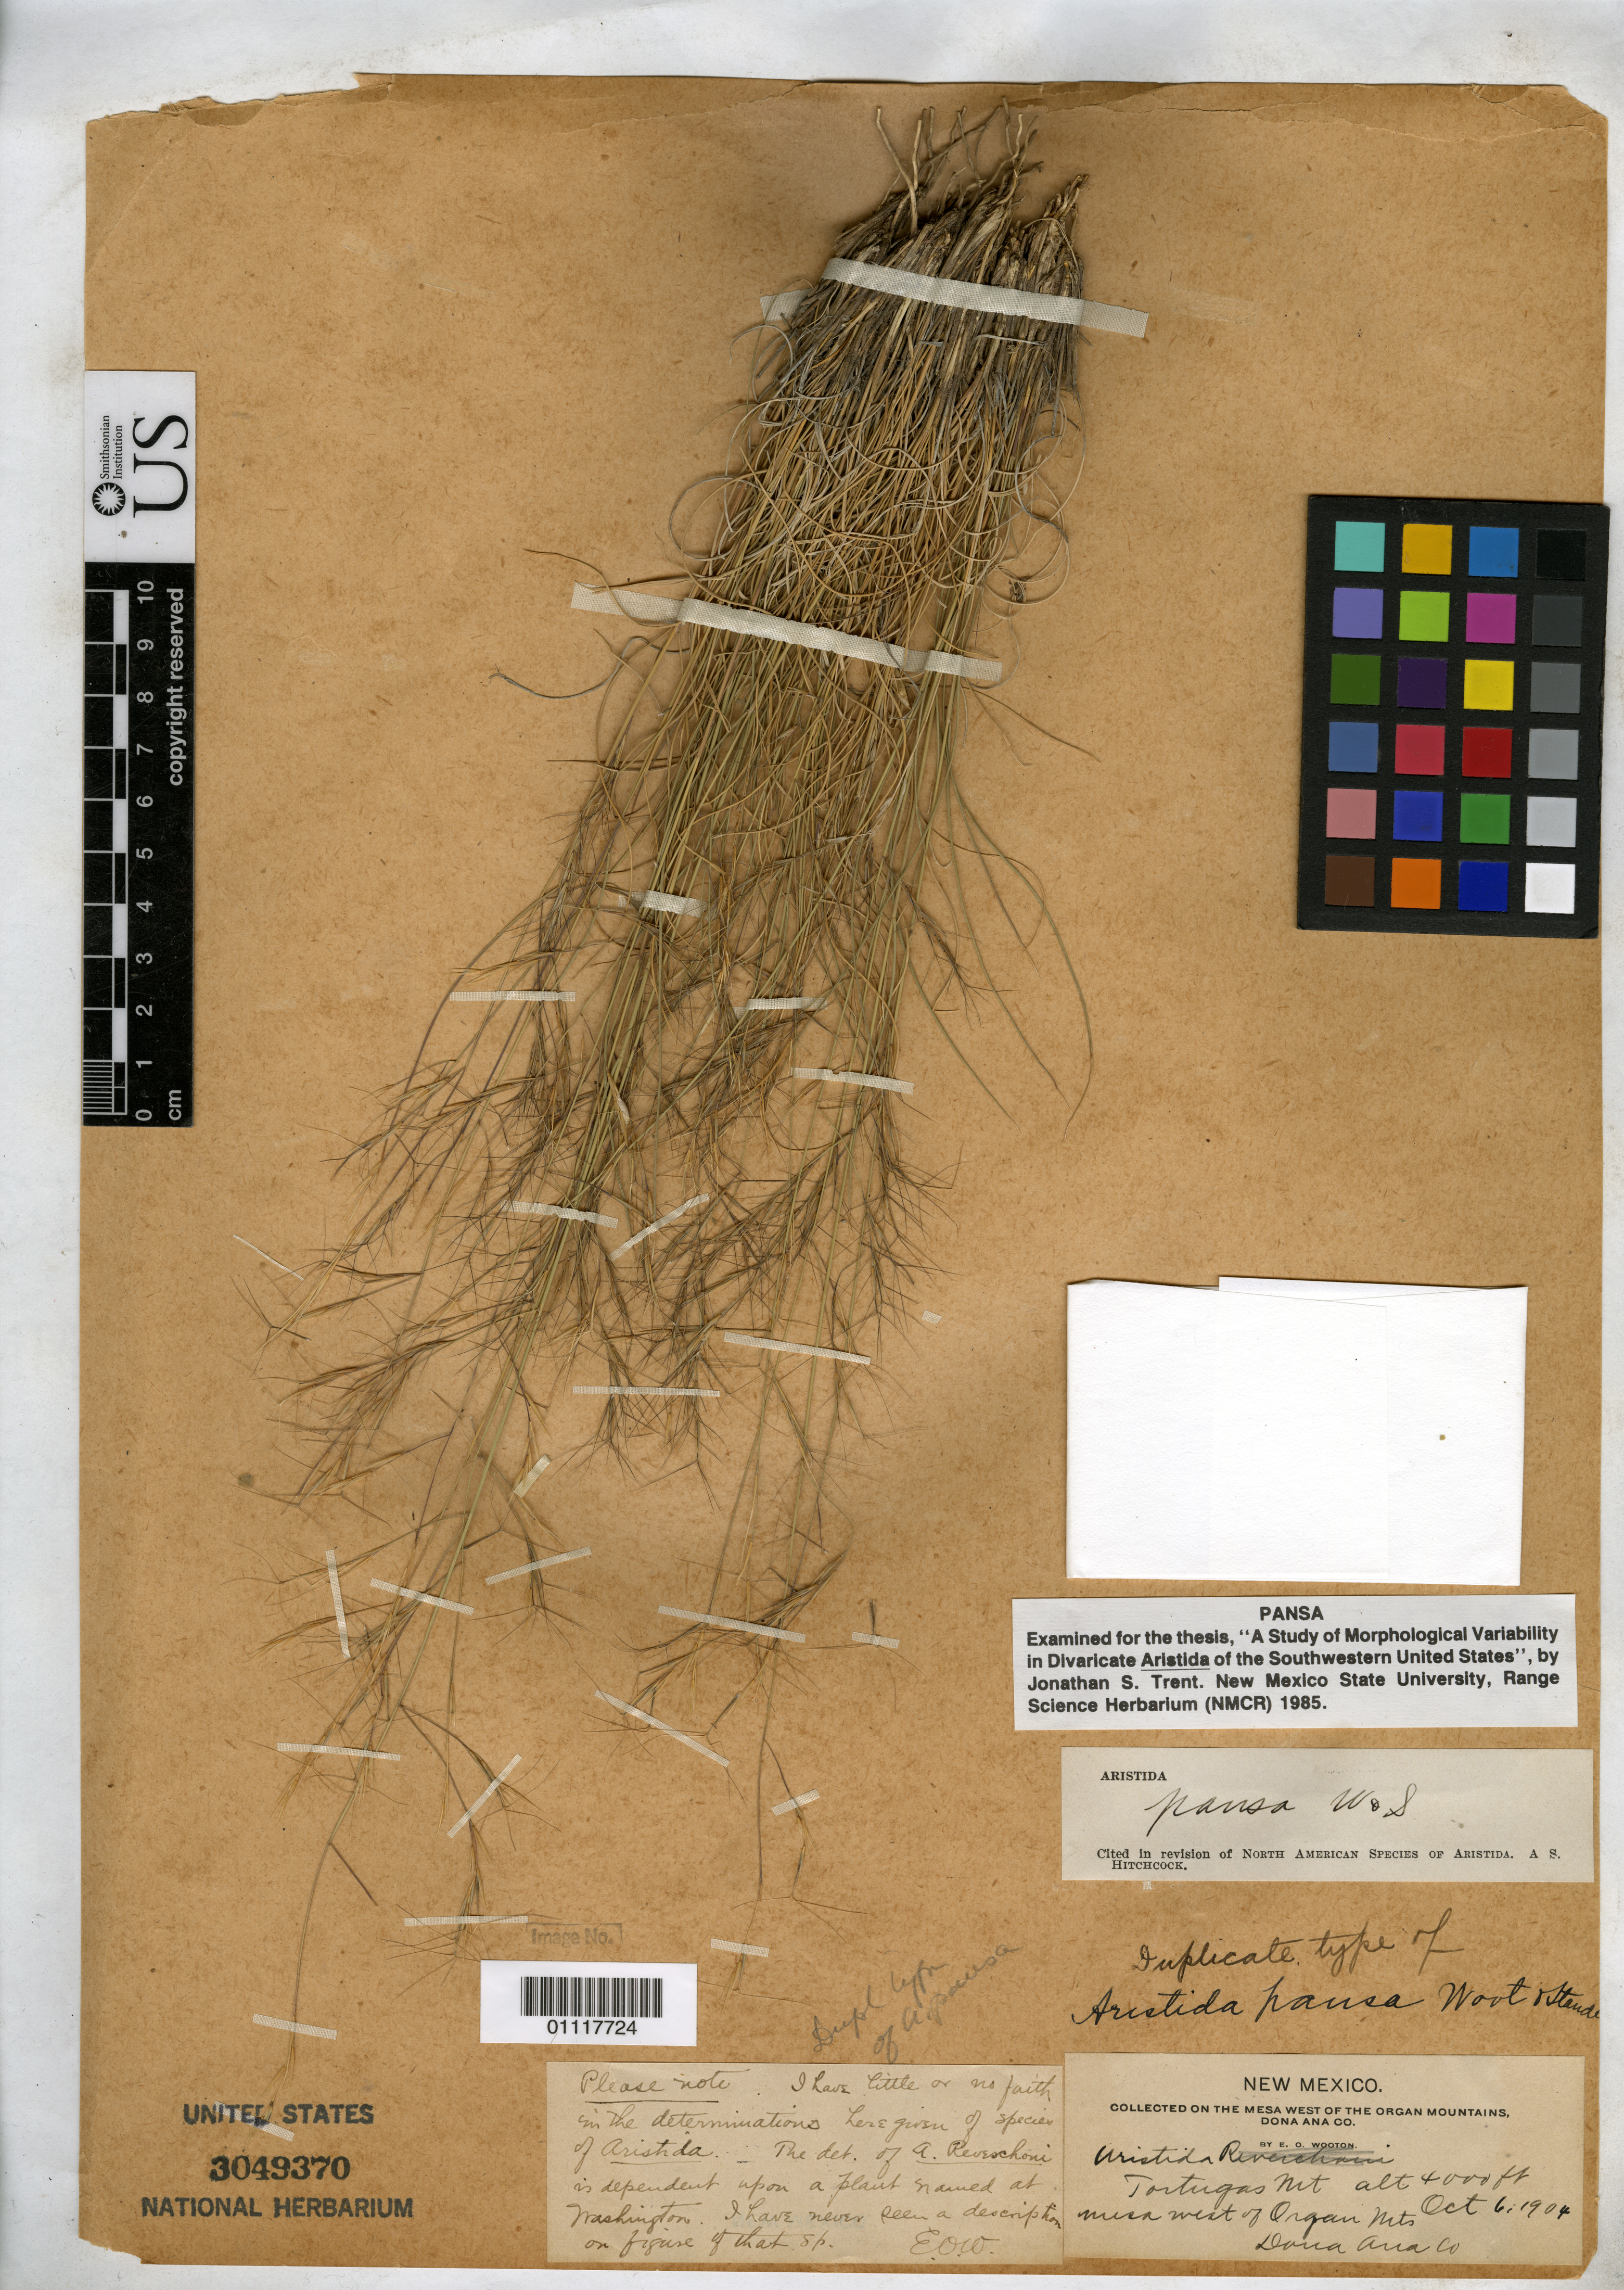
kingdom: Plantae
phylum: Tracheophyta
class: Liliopsida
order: Poales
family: Poaceae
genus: Aristida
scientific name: Aristida pansa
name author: Wooton & Standl.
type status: Isotype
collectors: E. O. Wooton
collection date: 1904-10-06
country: United States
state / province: New Mexico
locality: Mesa west of the Organ Mountains, Dona Ana Co., Tortugas Mt.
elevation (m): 1219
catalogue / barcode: US 3049370